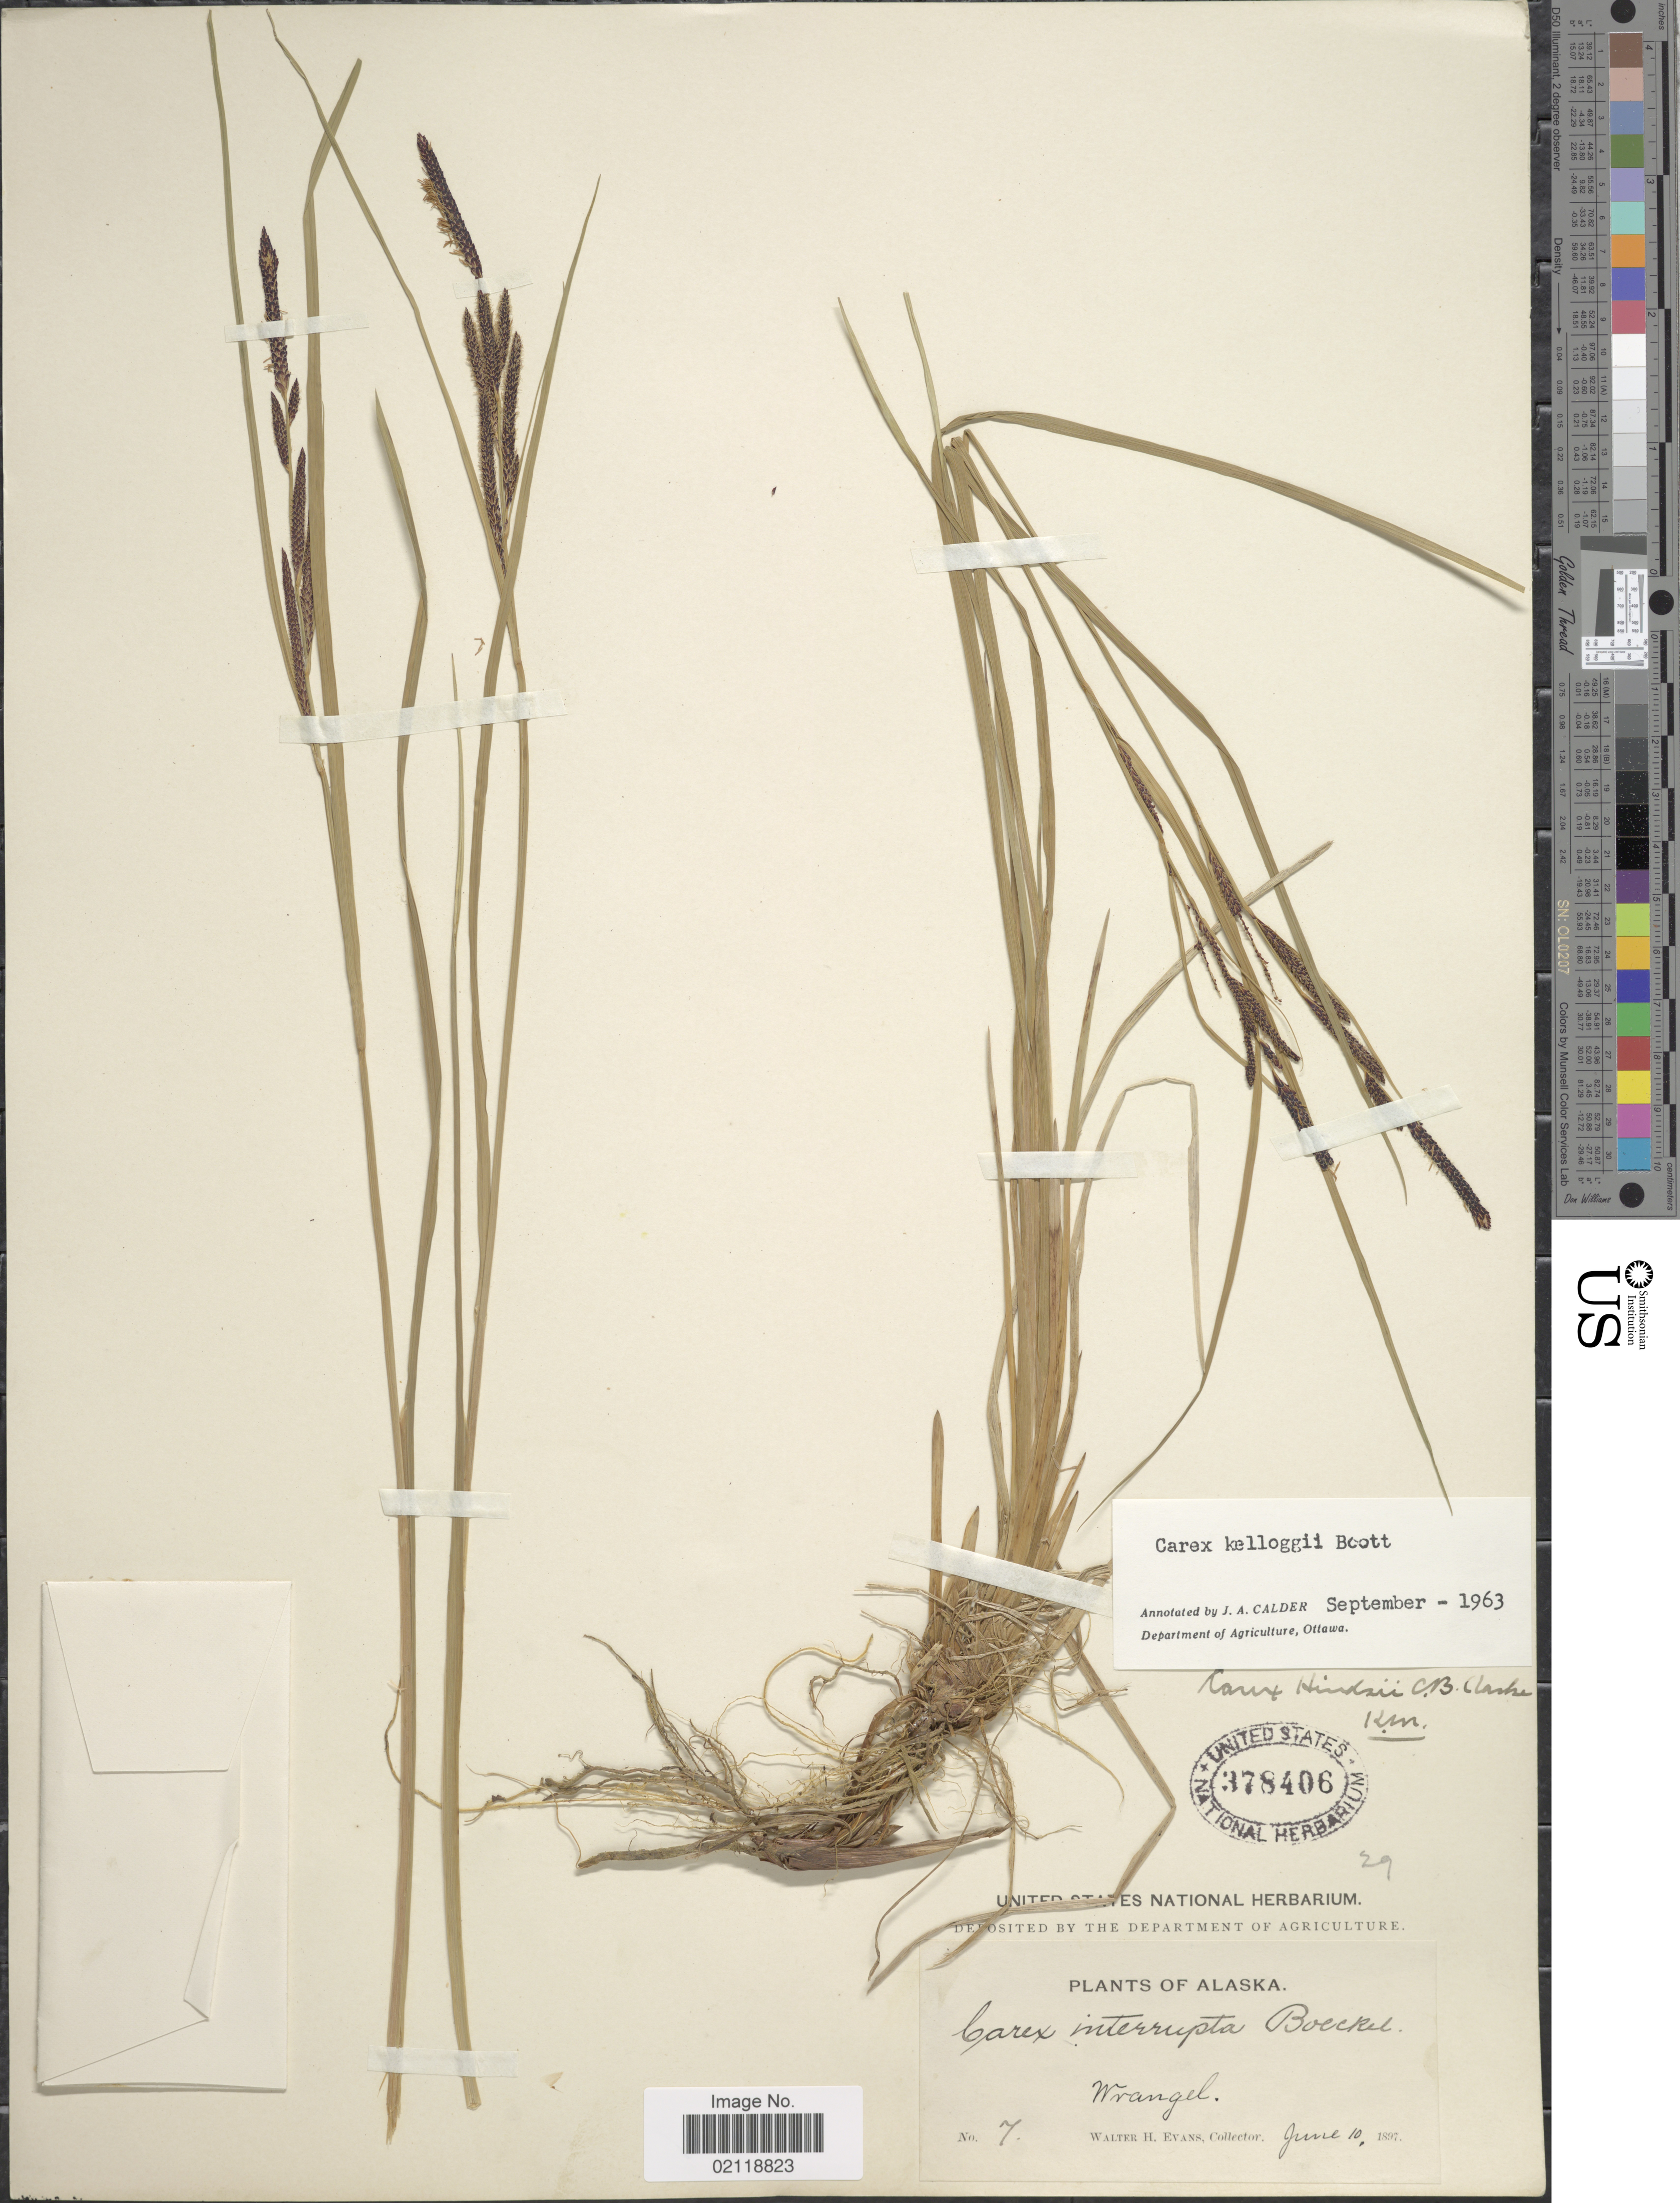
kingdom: Plantae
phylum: Tracheophyta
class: Liliopsida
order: Poales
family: Cyperaceae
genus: Carex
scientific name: Carex kelloggii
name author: W. Boott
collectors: W. H. Evans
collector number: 7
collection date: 1897-06-10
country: United States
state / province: Alaska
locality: Wrangell.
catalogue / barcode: US 378406